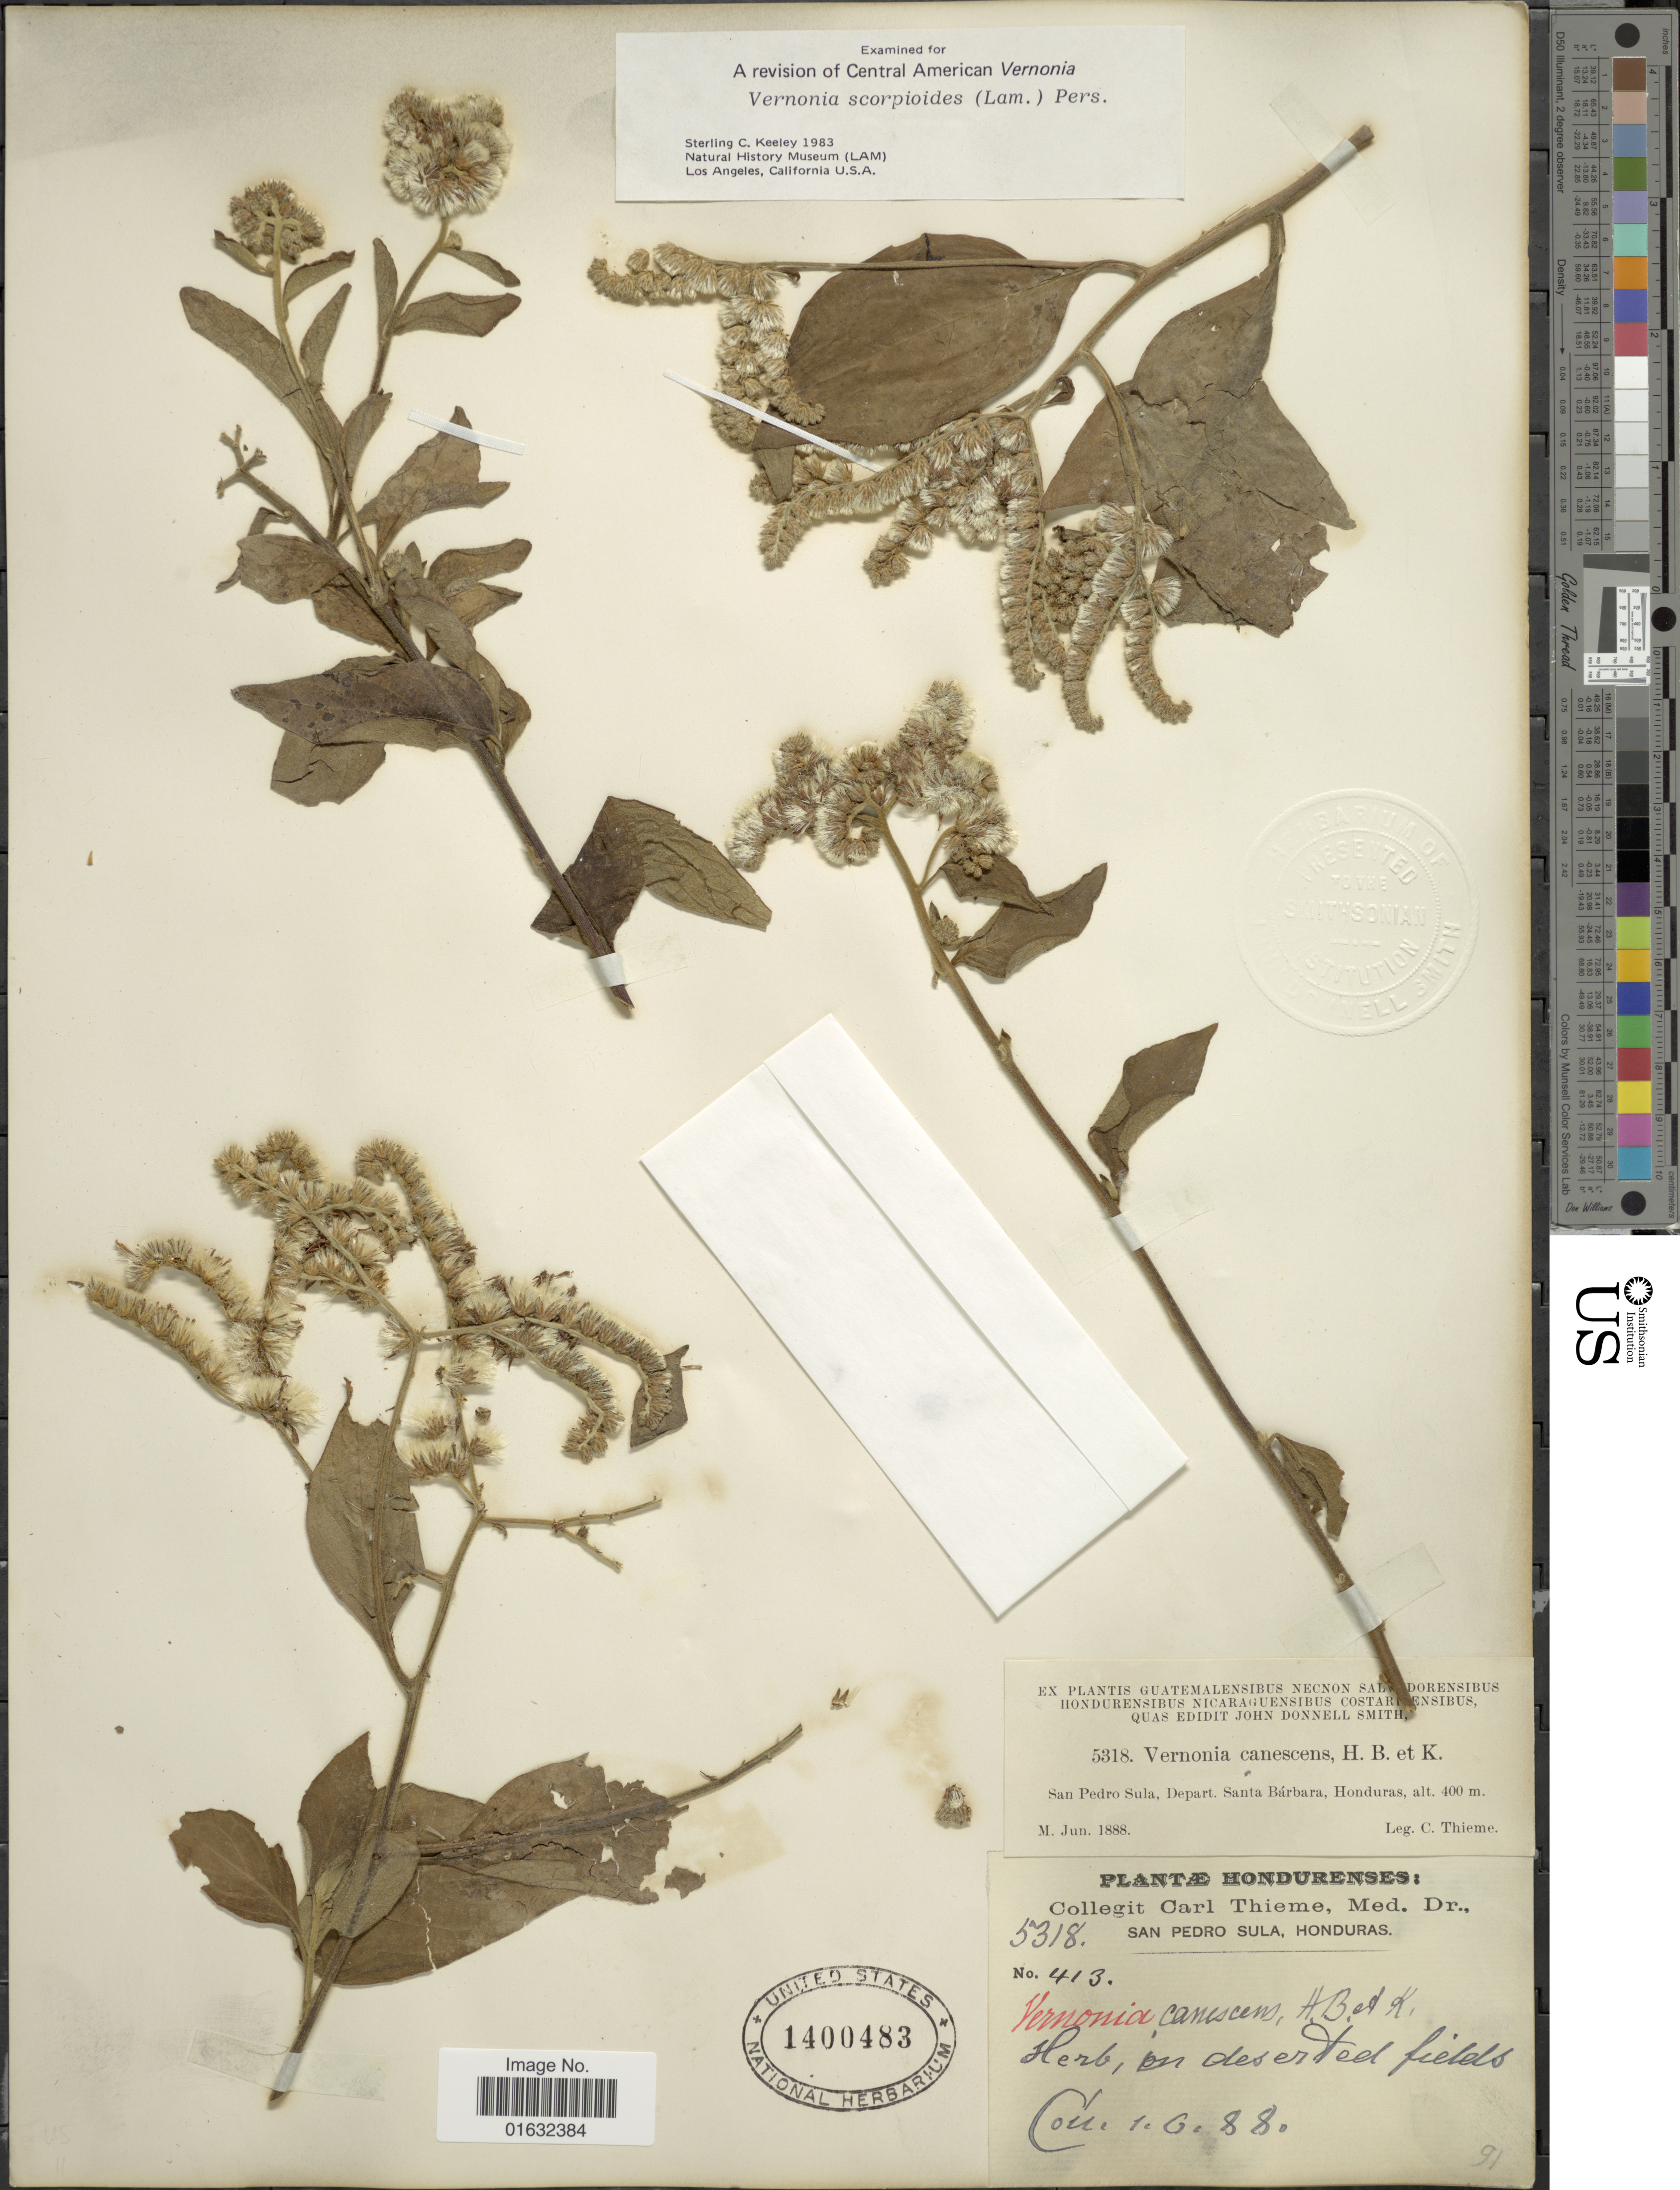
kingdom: Plantae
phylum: Tracheophyta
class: Magnoliopsida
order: Asterales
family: Asteraceae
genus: Cyrtocymura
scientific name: Cyrtocymura scorpioides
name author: (Lam.) H. Rob.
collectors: C. Thieme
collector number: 5318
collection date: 1888-06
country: Honduras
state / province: Santa Bárbara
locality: San Pedro Sula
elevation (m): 400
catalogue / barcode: US 1400483